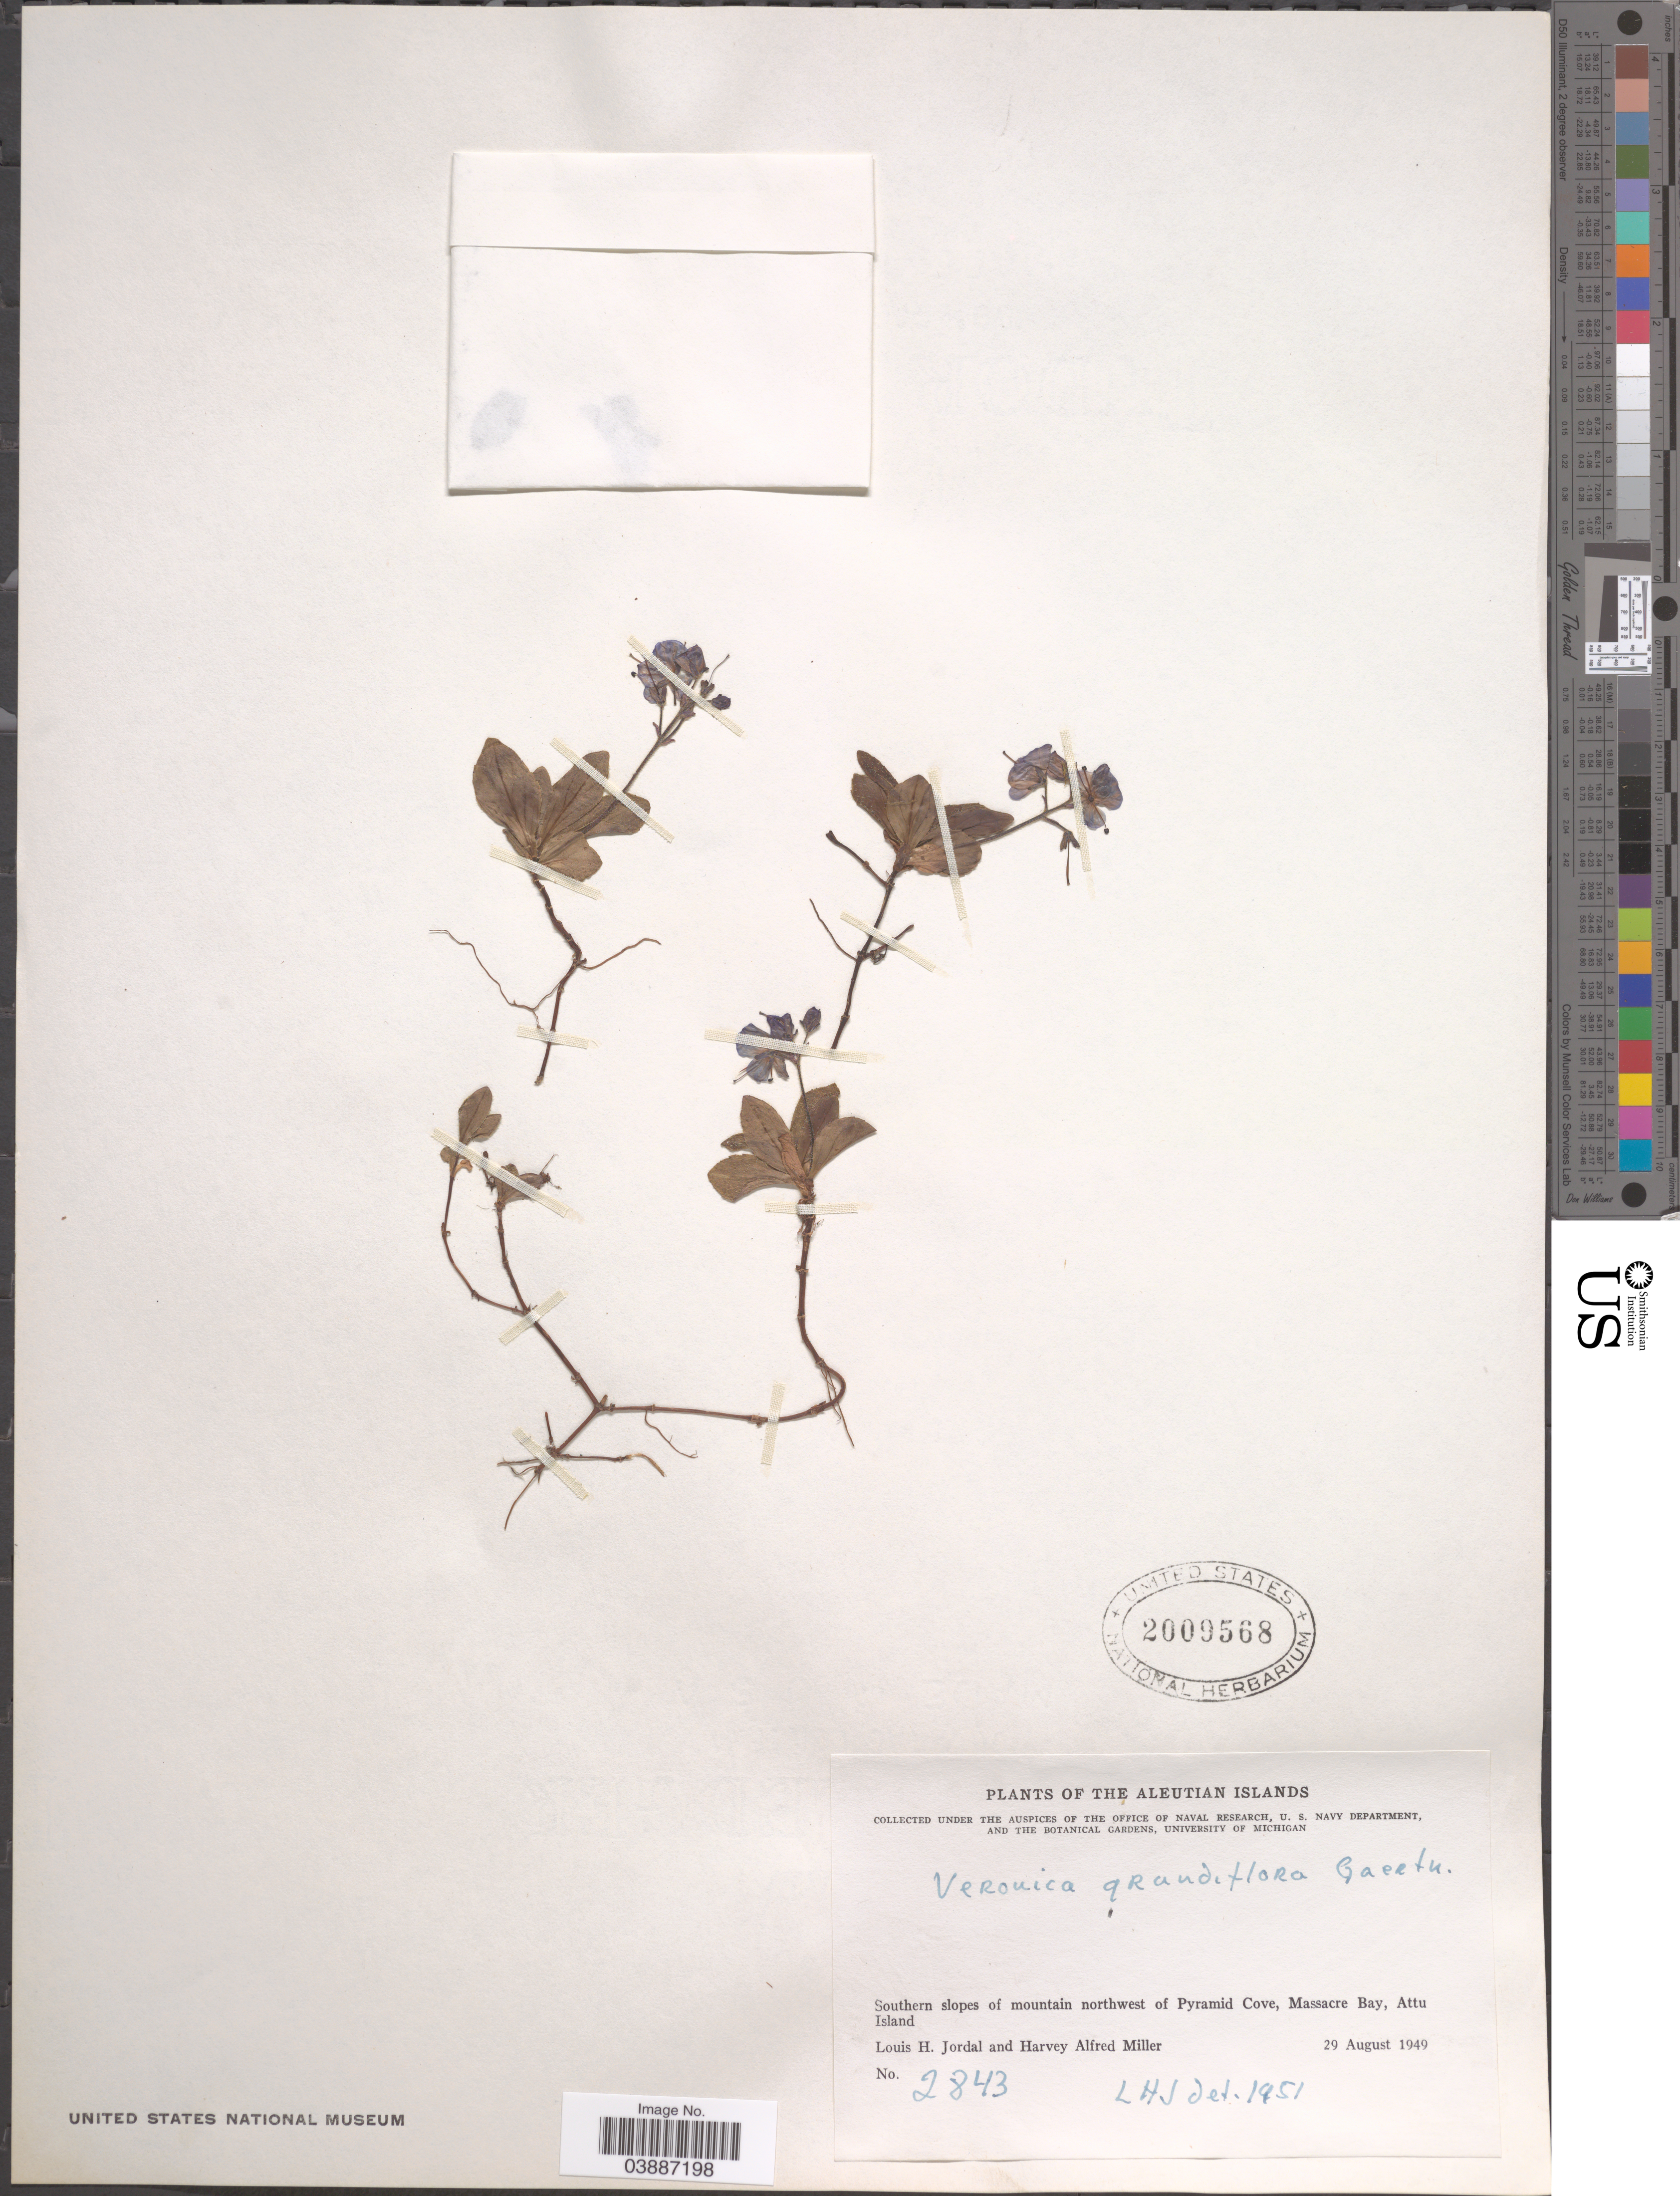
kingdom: Plantae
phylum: Tracheophyta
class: Magnoliopsida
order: Lamiales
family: Plantaginaceae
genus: Veronica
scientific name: Veronica grandiflora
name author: Gaertn.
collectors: L. Jordal & H. A. Miller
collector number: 2843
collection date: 1949-08-29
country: United States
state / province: Alaska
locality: The Aleutian Islands. Southern slopes of mountain northwest of Pyramid Cove, Massacre Bay, Attu Island.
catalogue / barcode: US 2009568